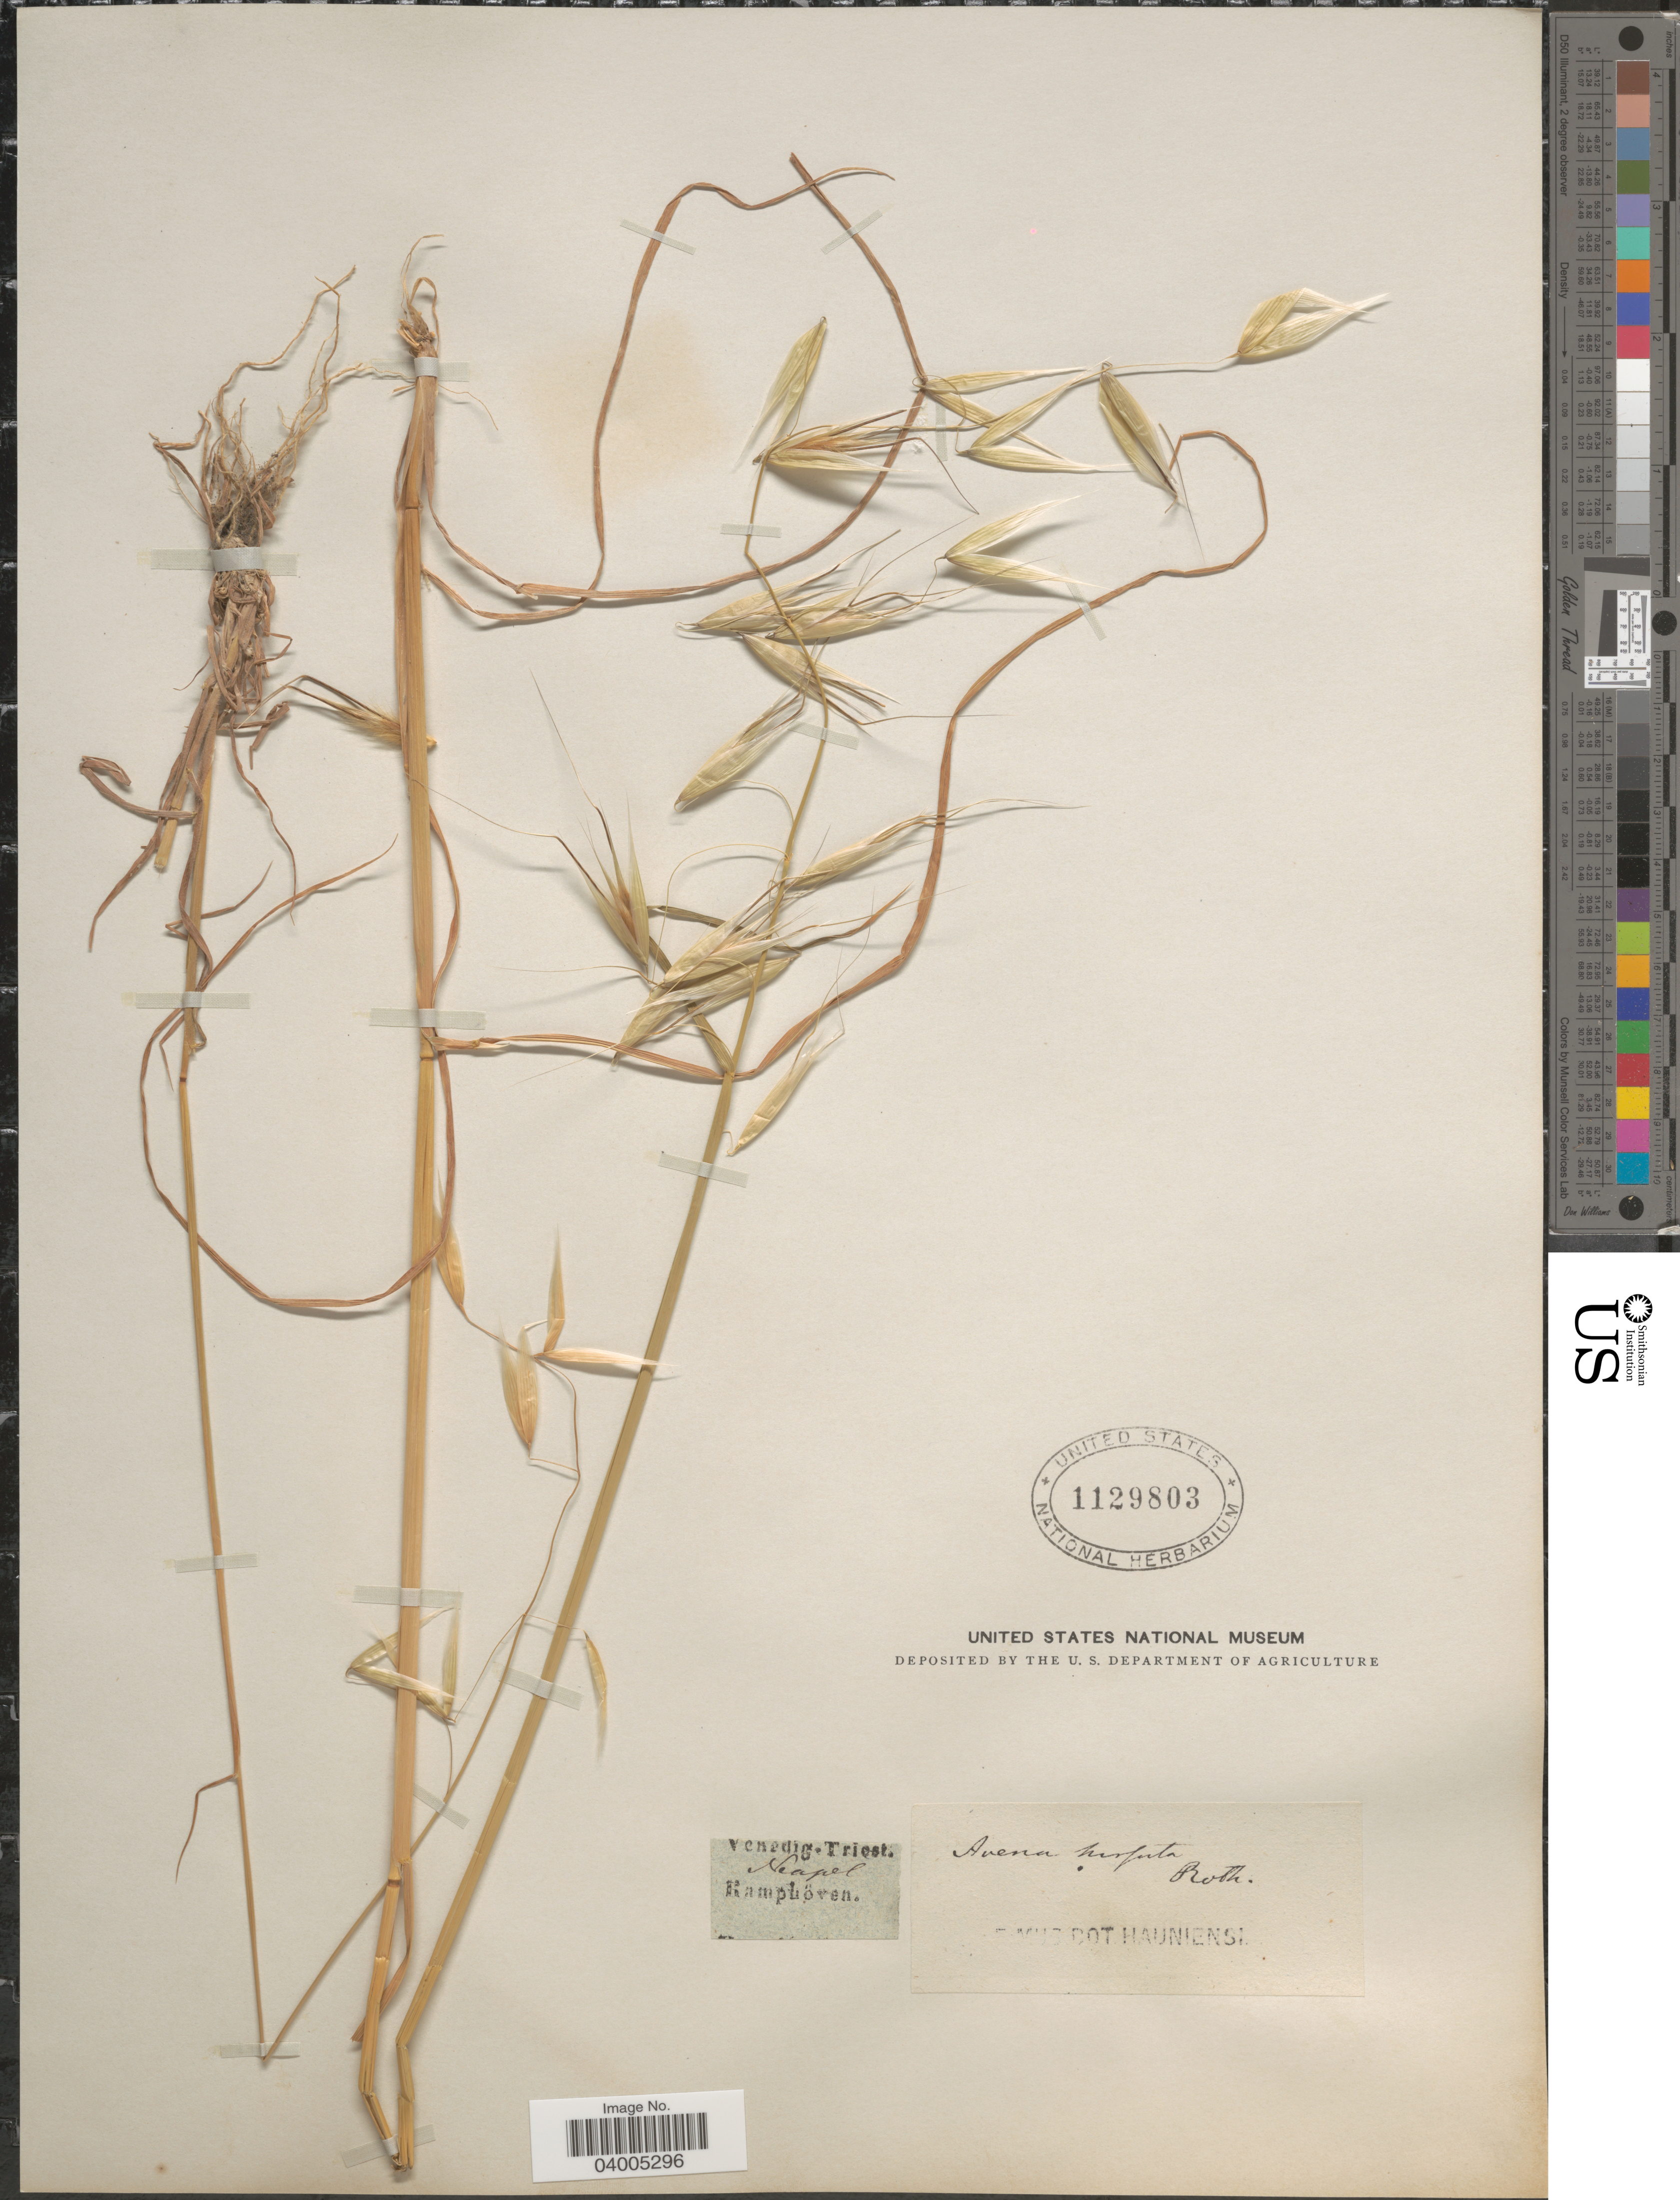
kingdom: Plantae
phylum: Tracheophyta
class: Liliopsida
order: Poales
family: Poaceae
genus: Avena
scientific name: Avena barbata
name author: Pott ex Link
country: Italy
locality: Venedig. Triest. Neapel. Kamphöven.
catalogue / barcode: US 1129803